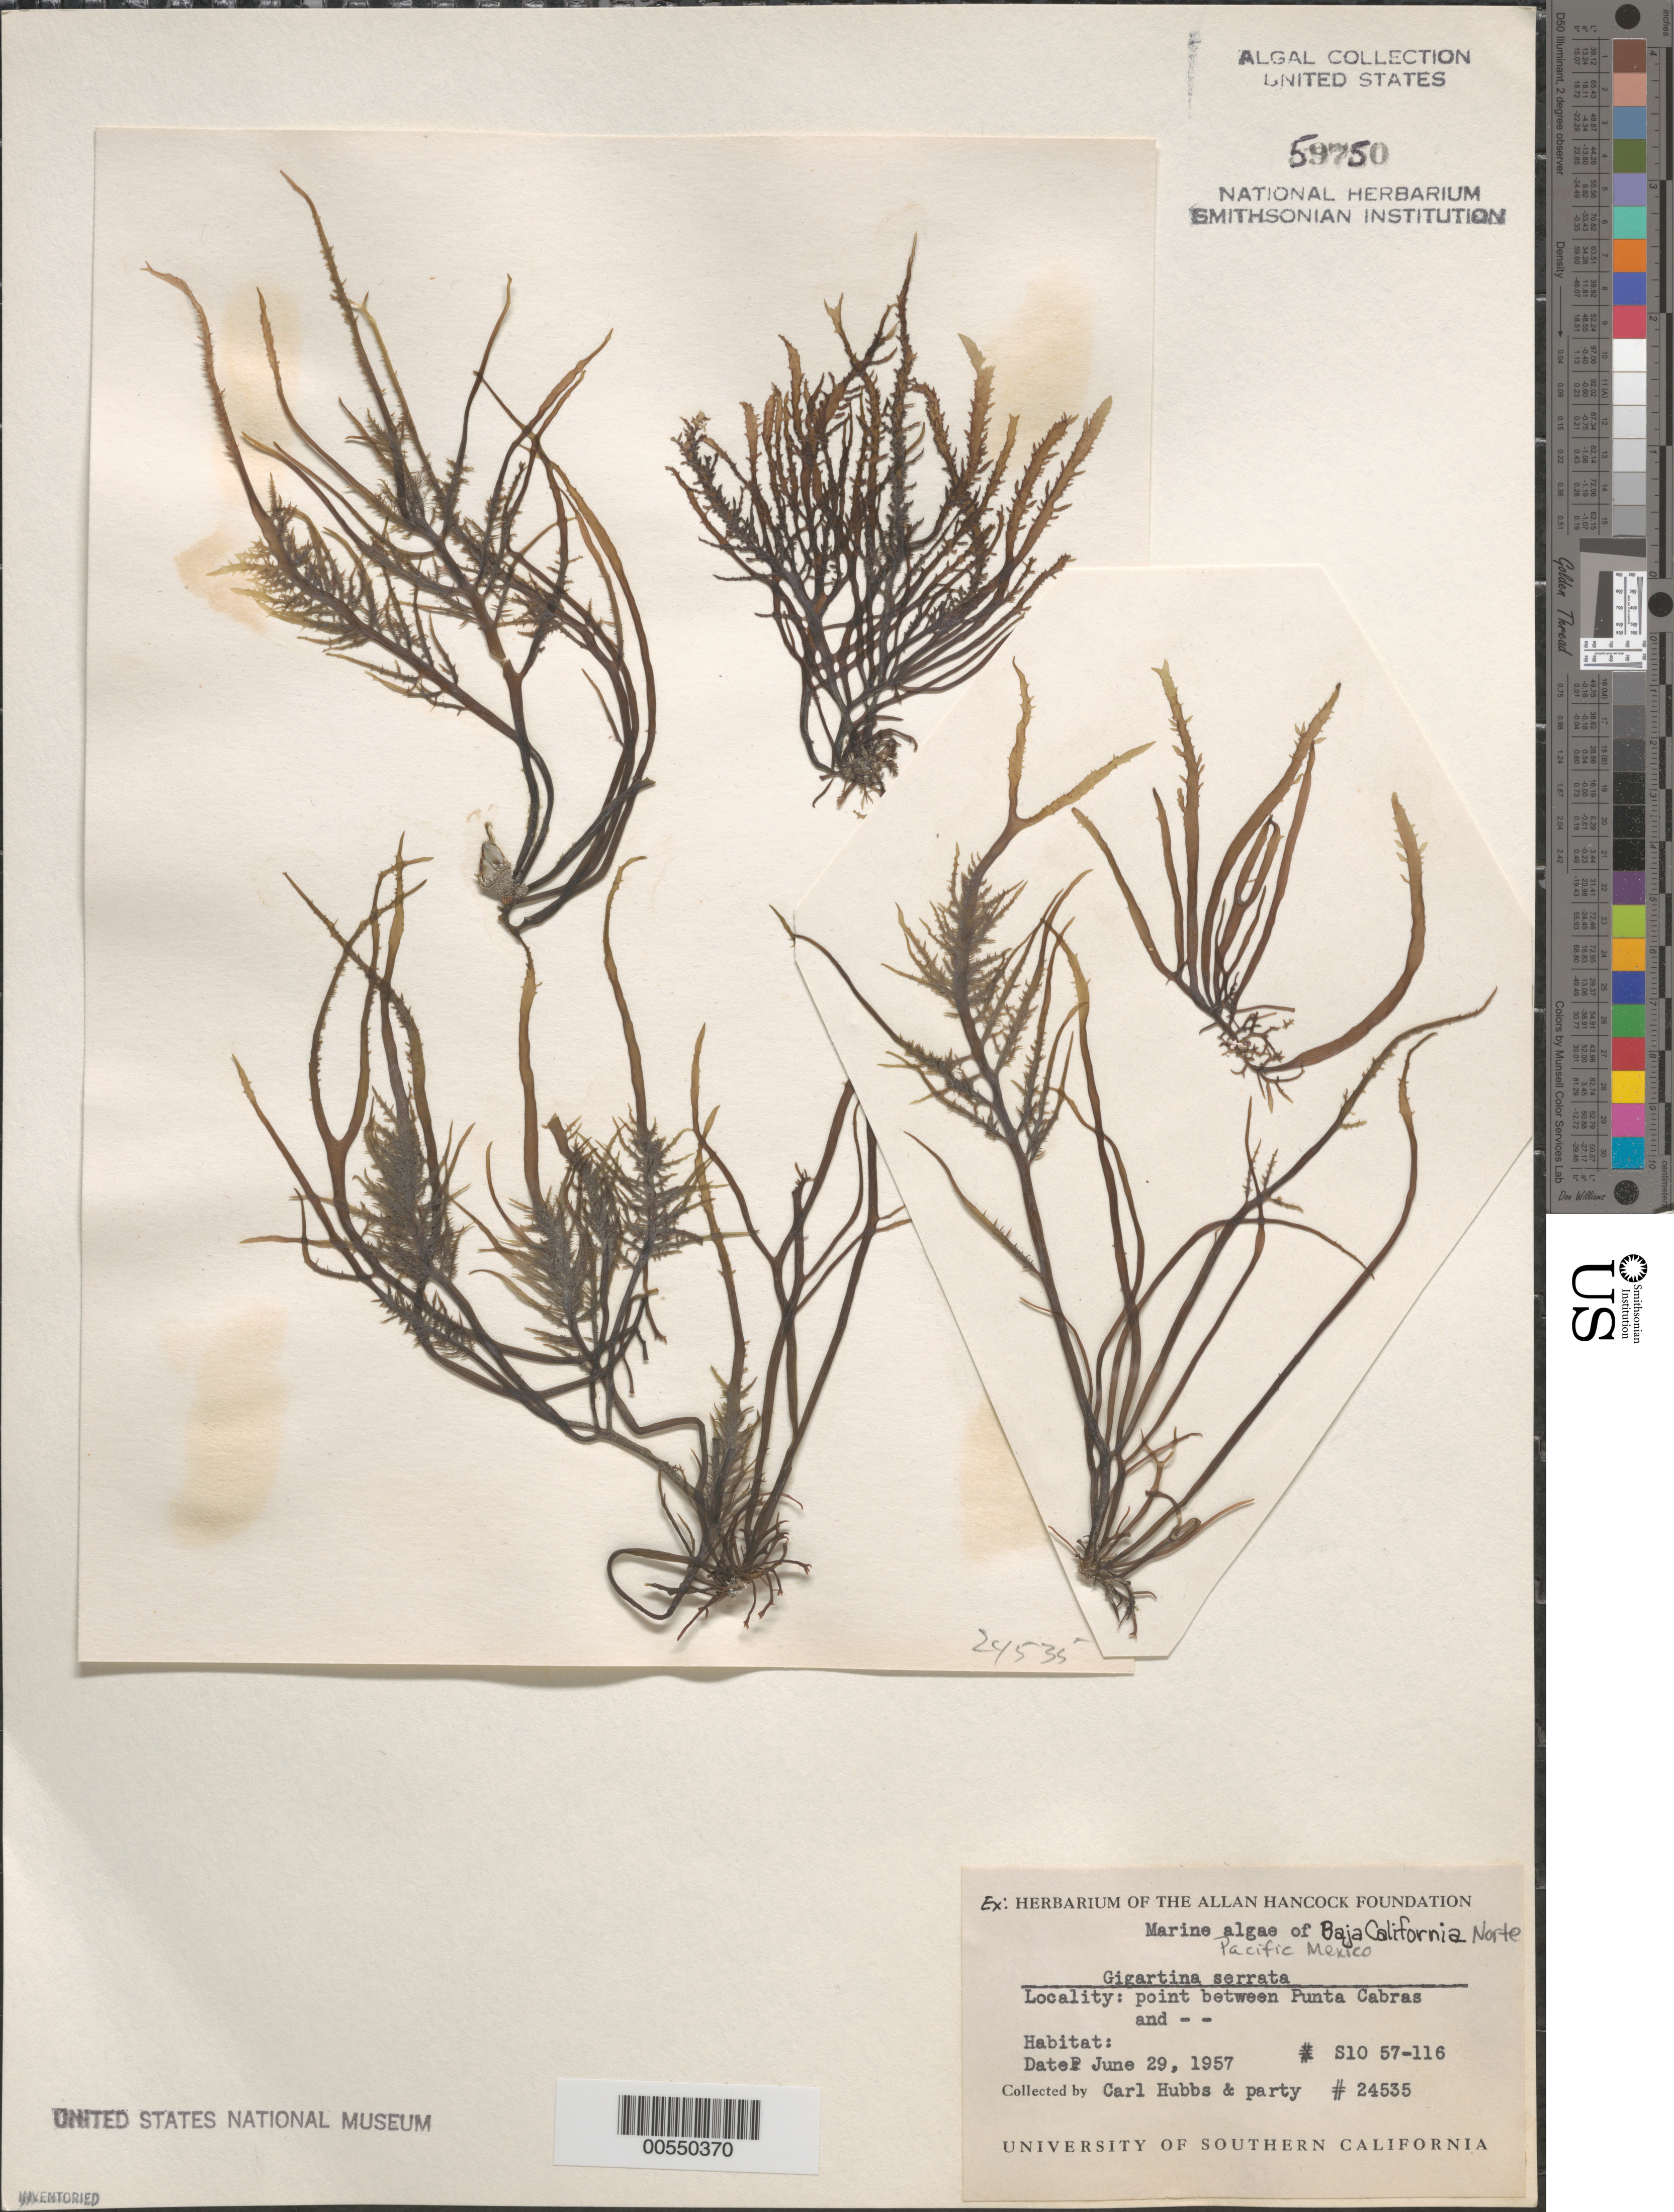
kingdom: Plantae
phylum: Rhodophyta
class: Florideophyceae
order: Gigartinales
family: Gigartinaceae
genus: Chondracanthus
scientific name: Chondracanthus serratus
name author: (N.L. Gardner) J.R. Hughey & Hommersand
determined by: Algae name updating Project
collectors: C. Hubbs & et al.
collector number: EYD 24535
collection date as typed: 29 Jun 1957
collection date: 1957-06-29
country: Mexico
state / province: Baja California Norte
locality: Near Punta Cabras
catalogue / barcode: US 59750